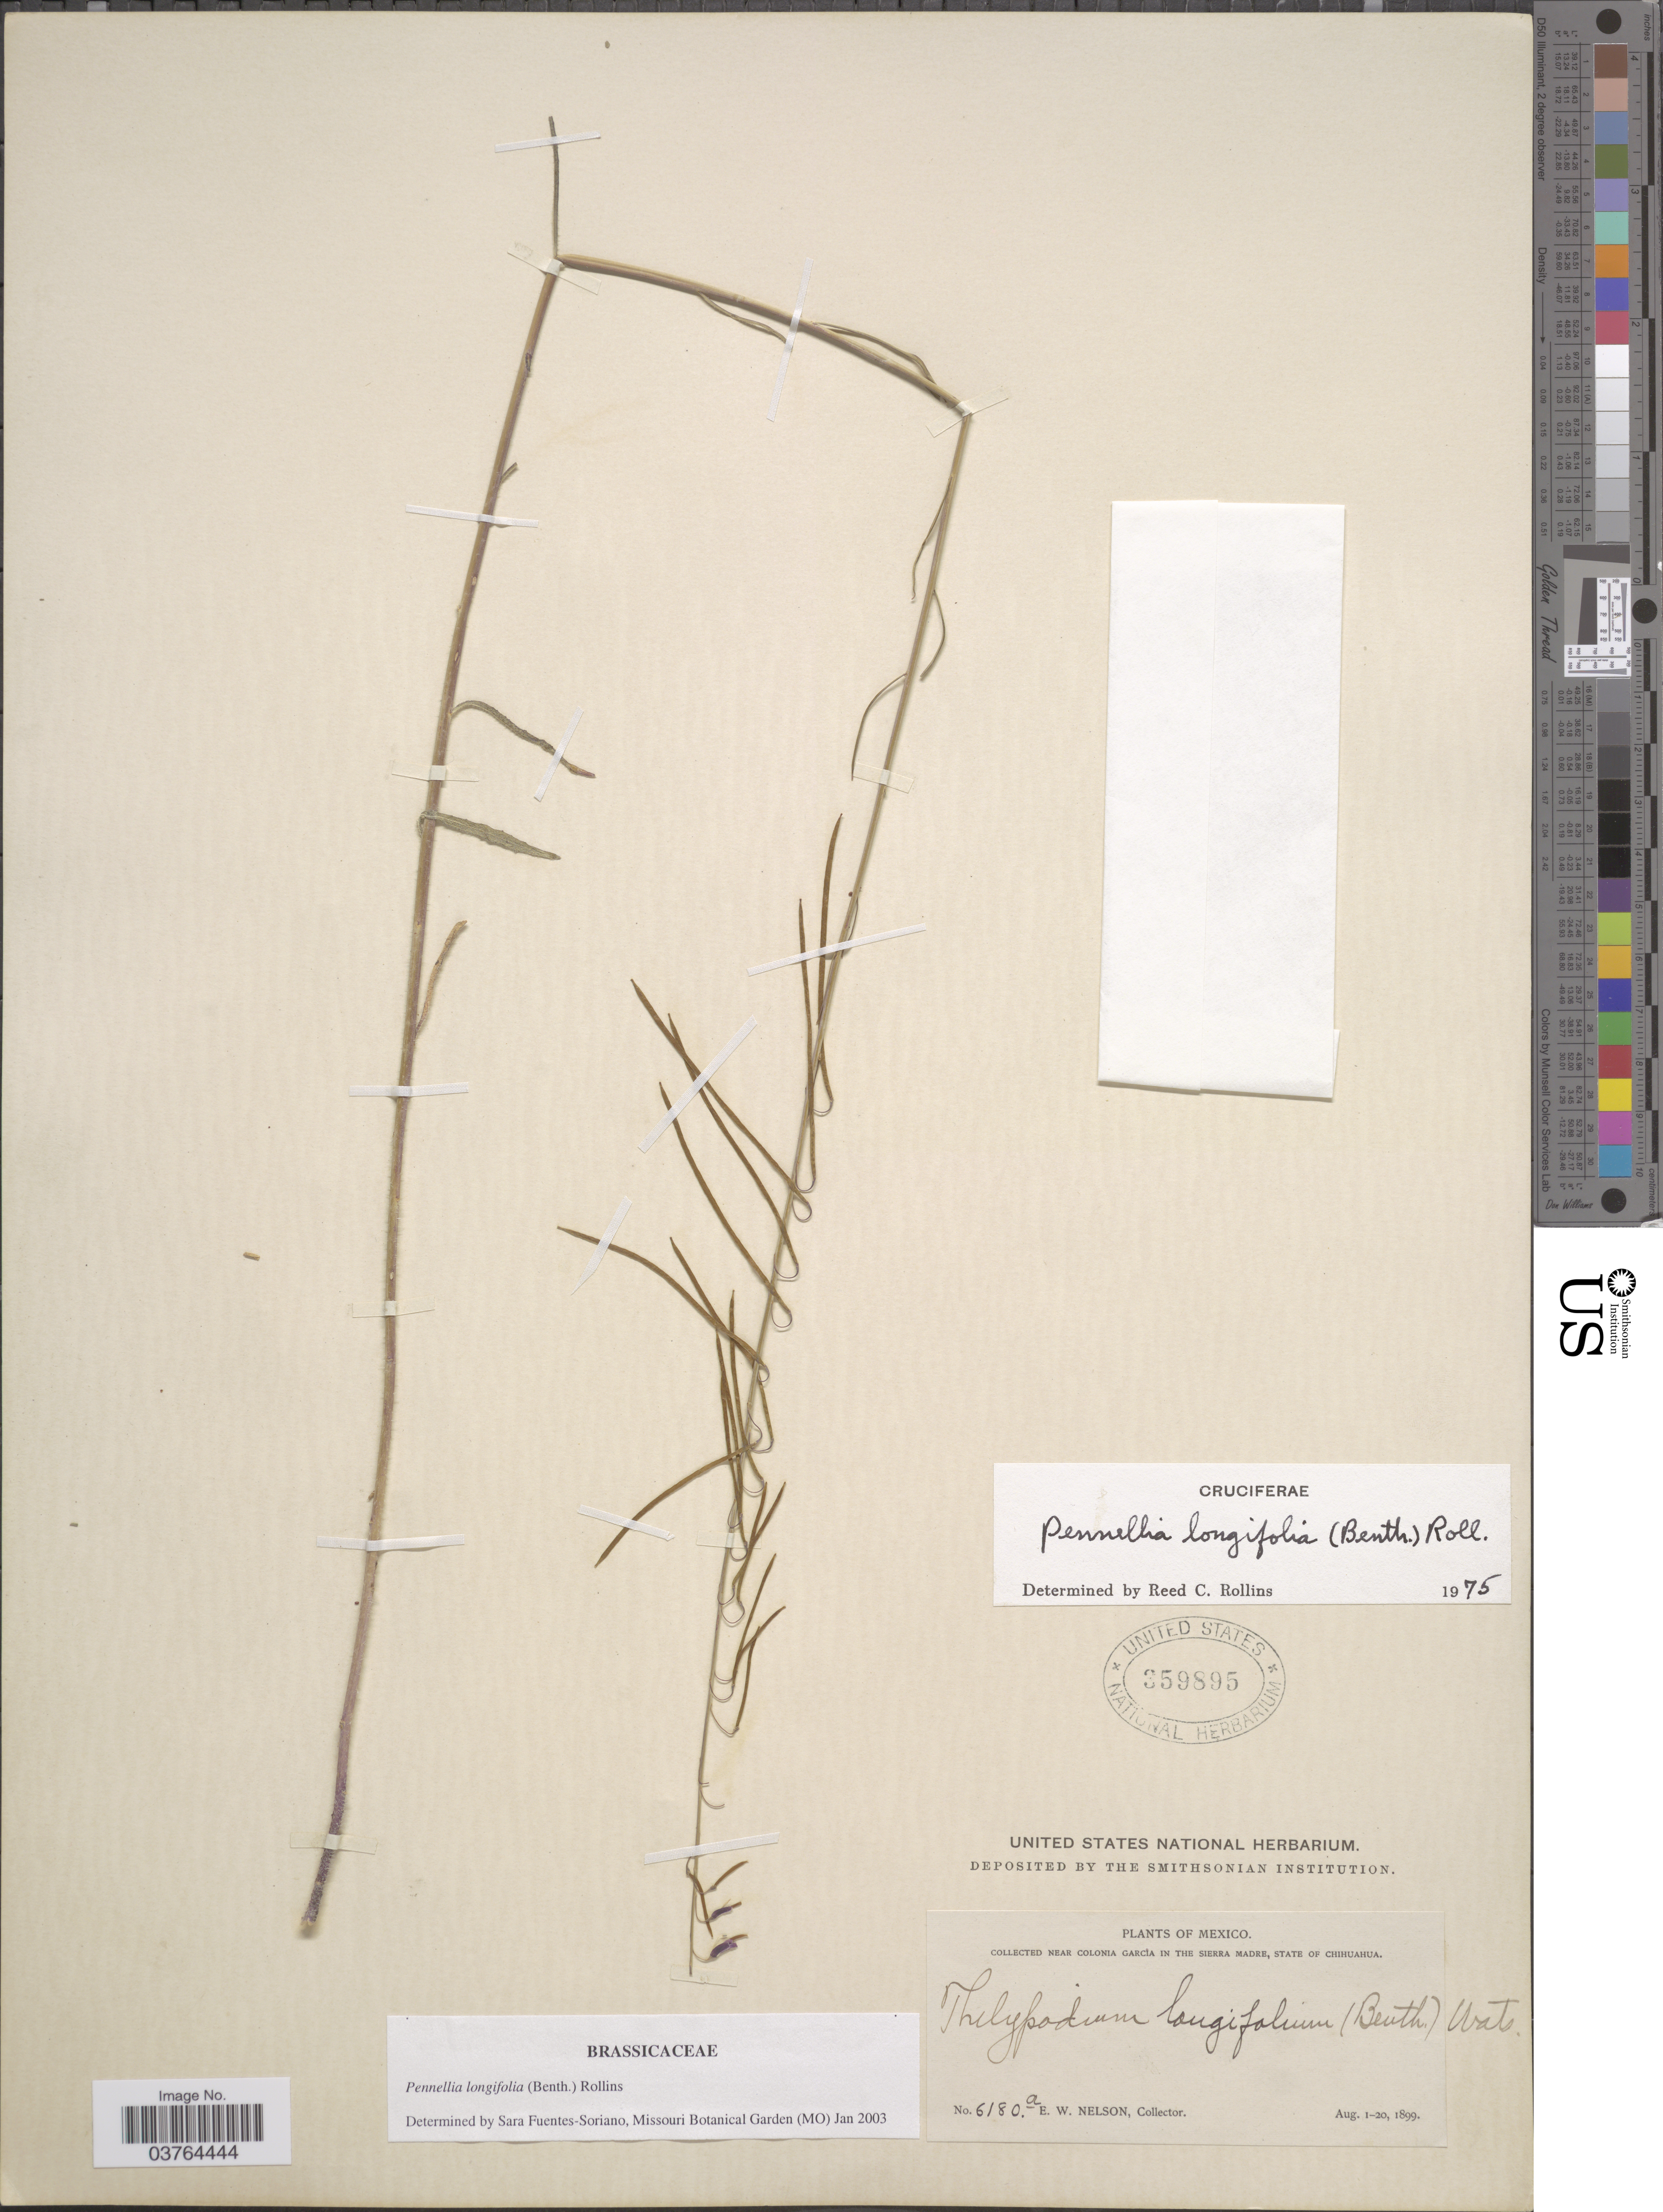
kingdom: Plantae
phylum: Tracheophyta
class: Magnoliopsida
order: Brassicales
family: Brassicaceae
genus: Pennellia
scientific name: Pennellia longifolia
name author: (Benth.) Rollins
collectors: E. W. Nelson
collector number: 6180a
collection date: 1899-08-01/1899-08-20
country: Mexico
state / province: Chihuahua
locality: Near Colonia García in the Sierra Madre.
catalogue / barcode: US 359895